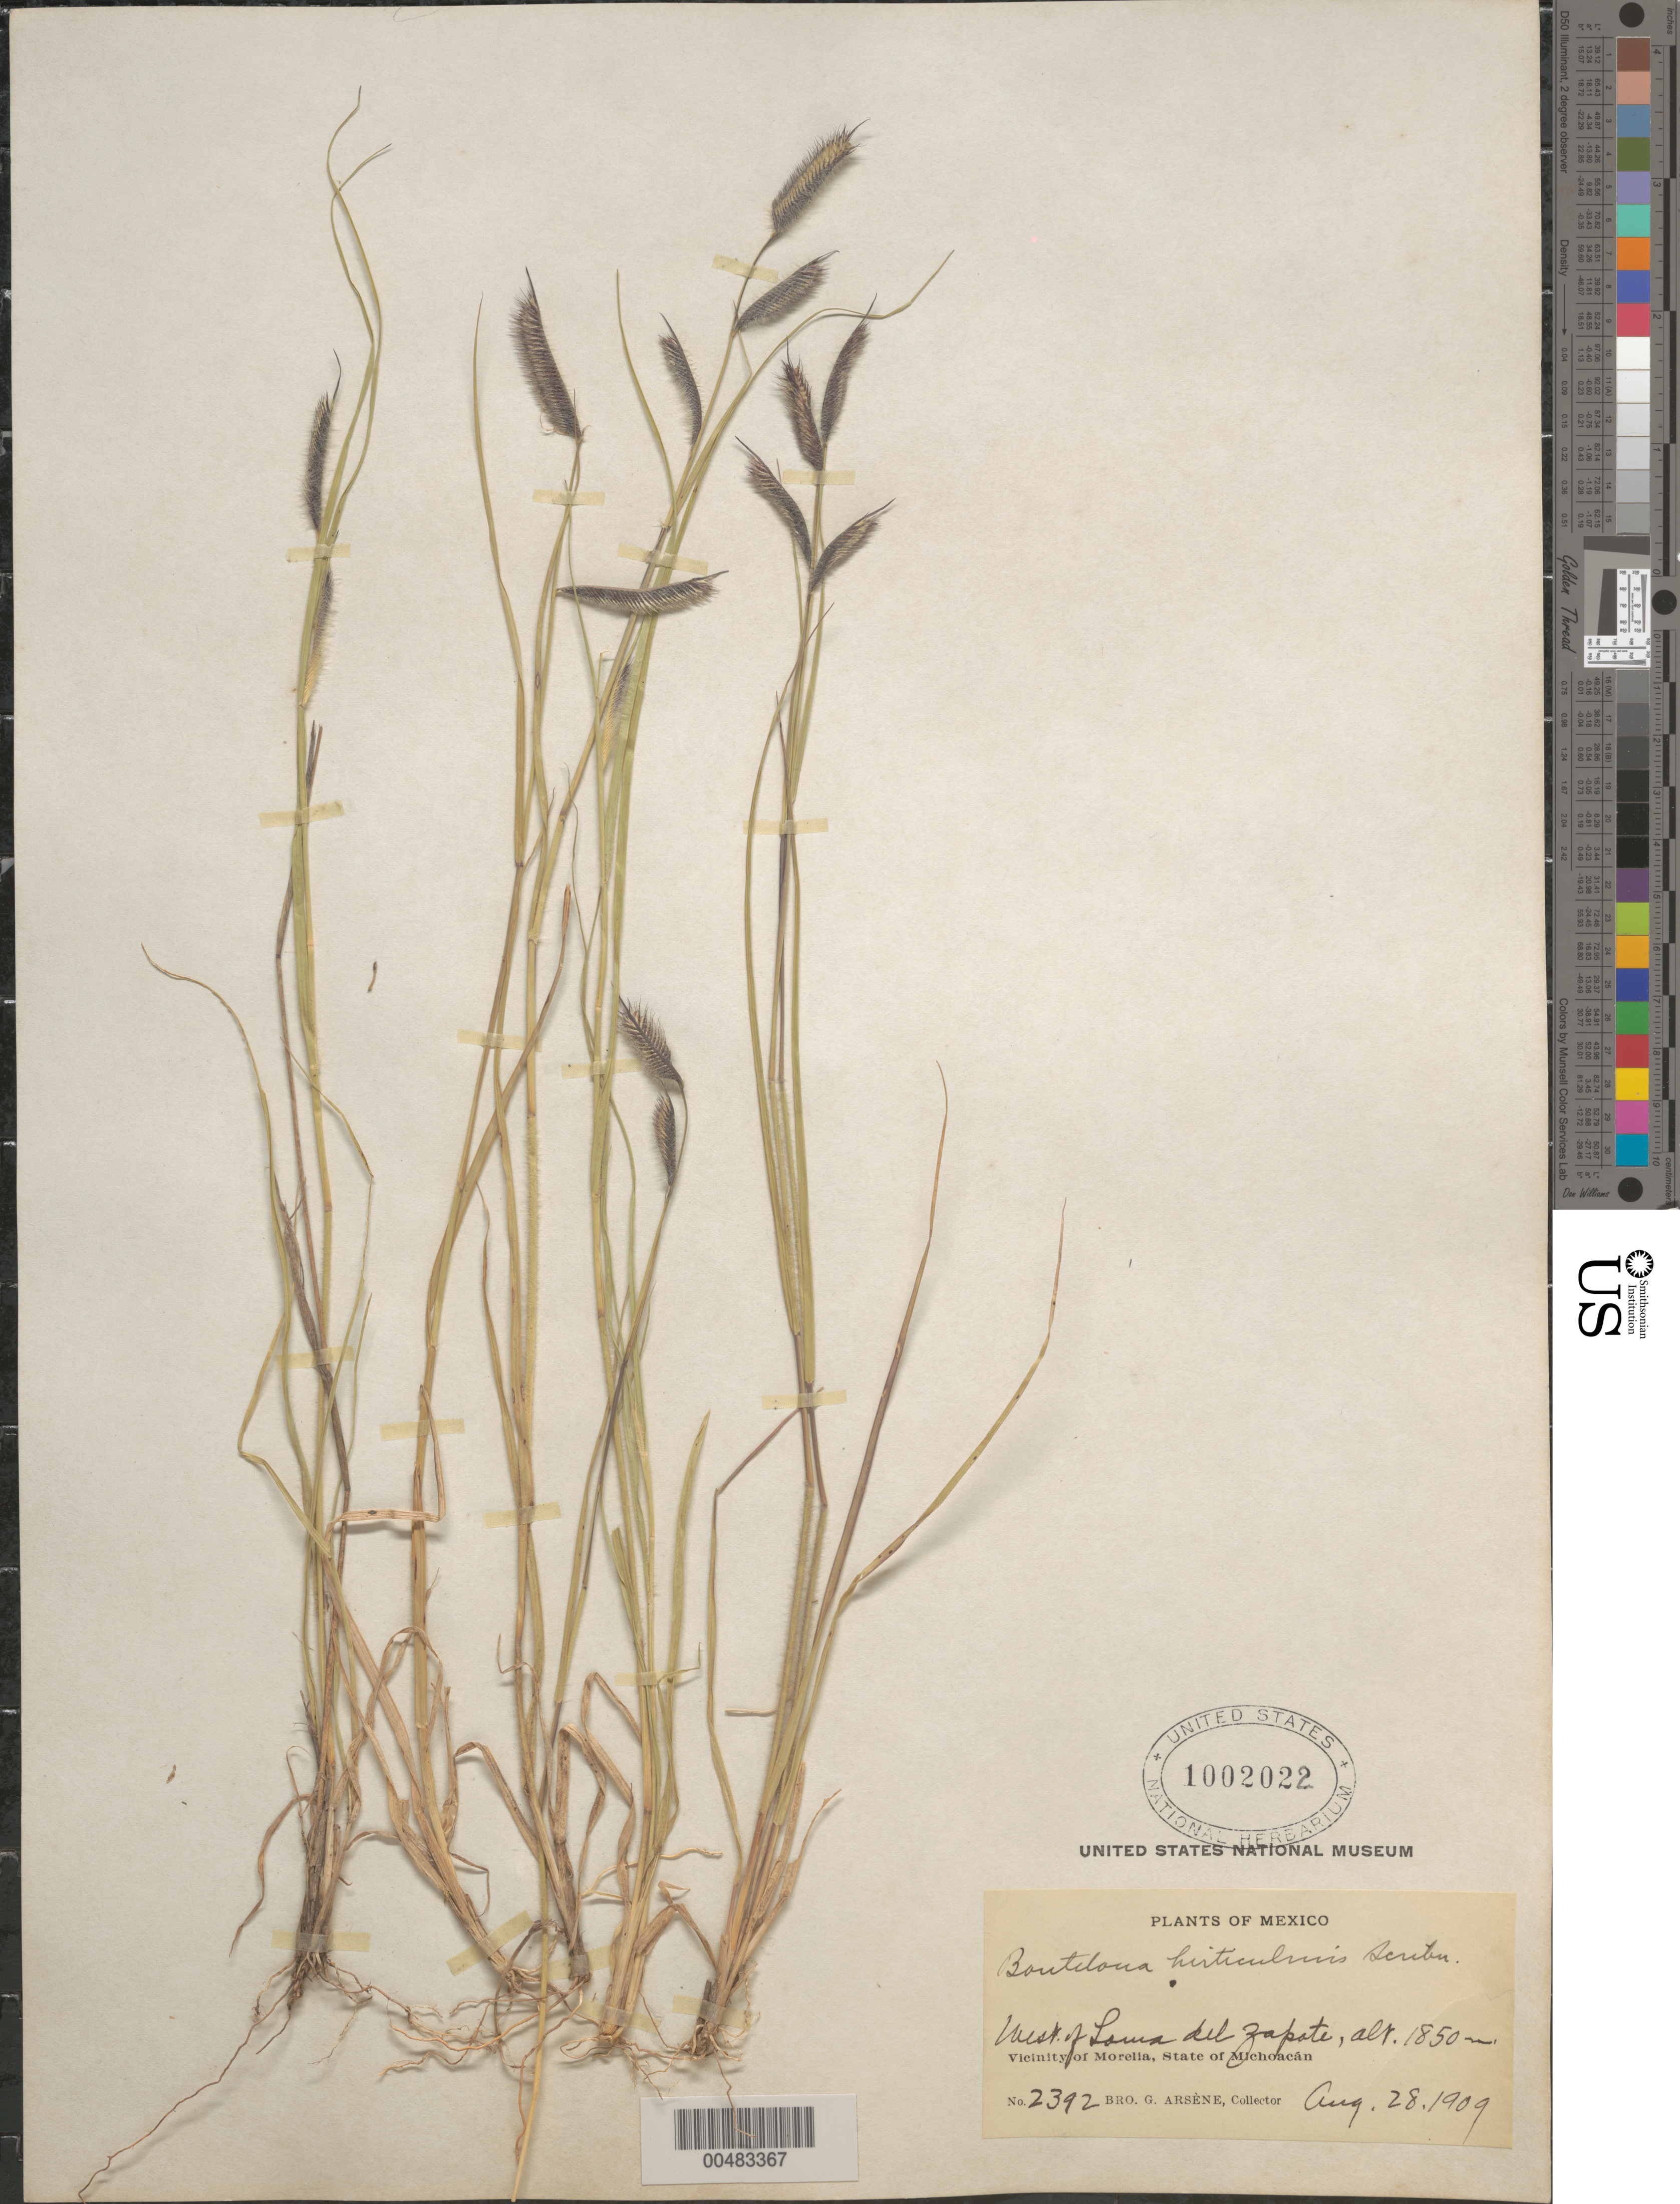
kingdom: Plantae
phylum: Tracheophyta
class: Liliopsida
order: Poales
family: Poaceae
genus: Bouteloua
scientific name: Bouteloua hirsuta var. glandulosa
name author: (Cerv.) Gould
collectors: Bro. G. Arsène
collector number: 2392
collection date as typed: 28 Aug 1909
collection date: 1909-08-28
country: Mexico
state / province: Michoacán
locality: Vicinity of Morelia, W of Loma del Zapote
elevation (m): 1850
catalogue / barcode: US 1002022